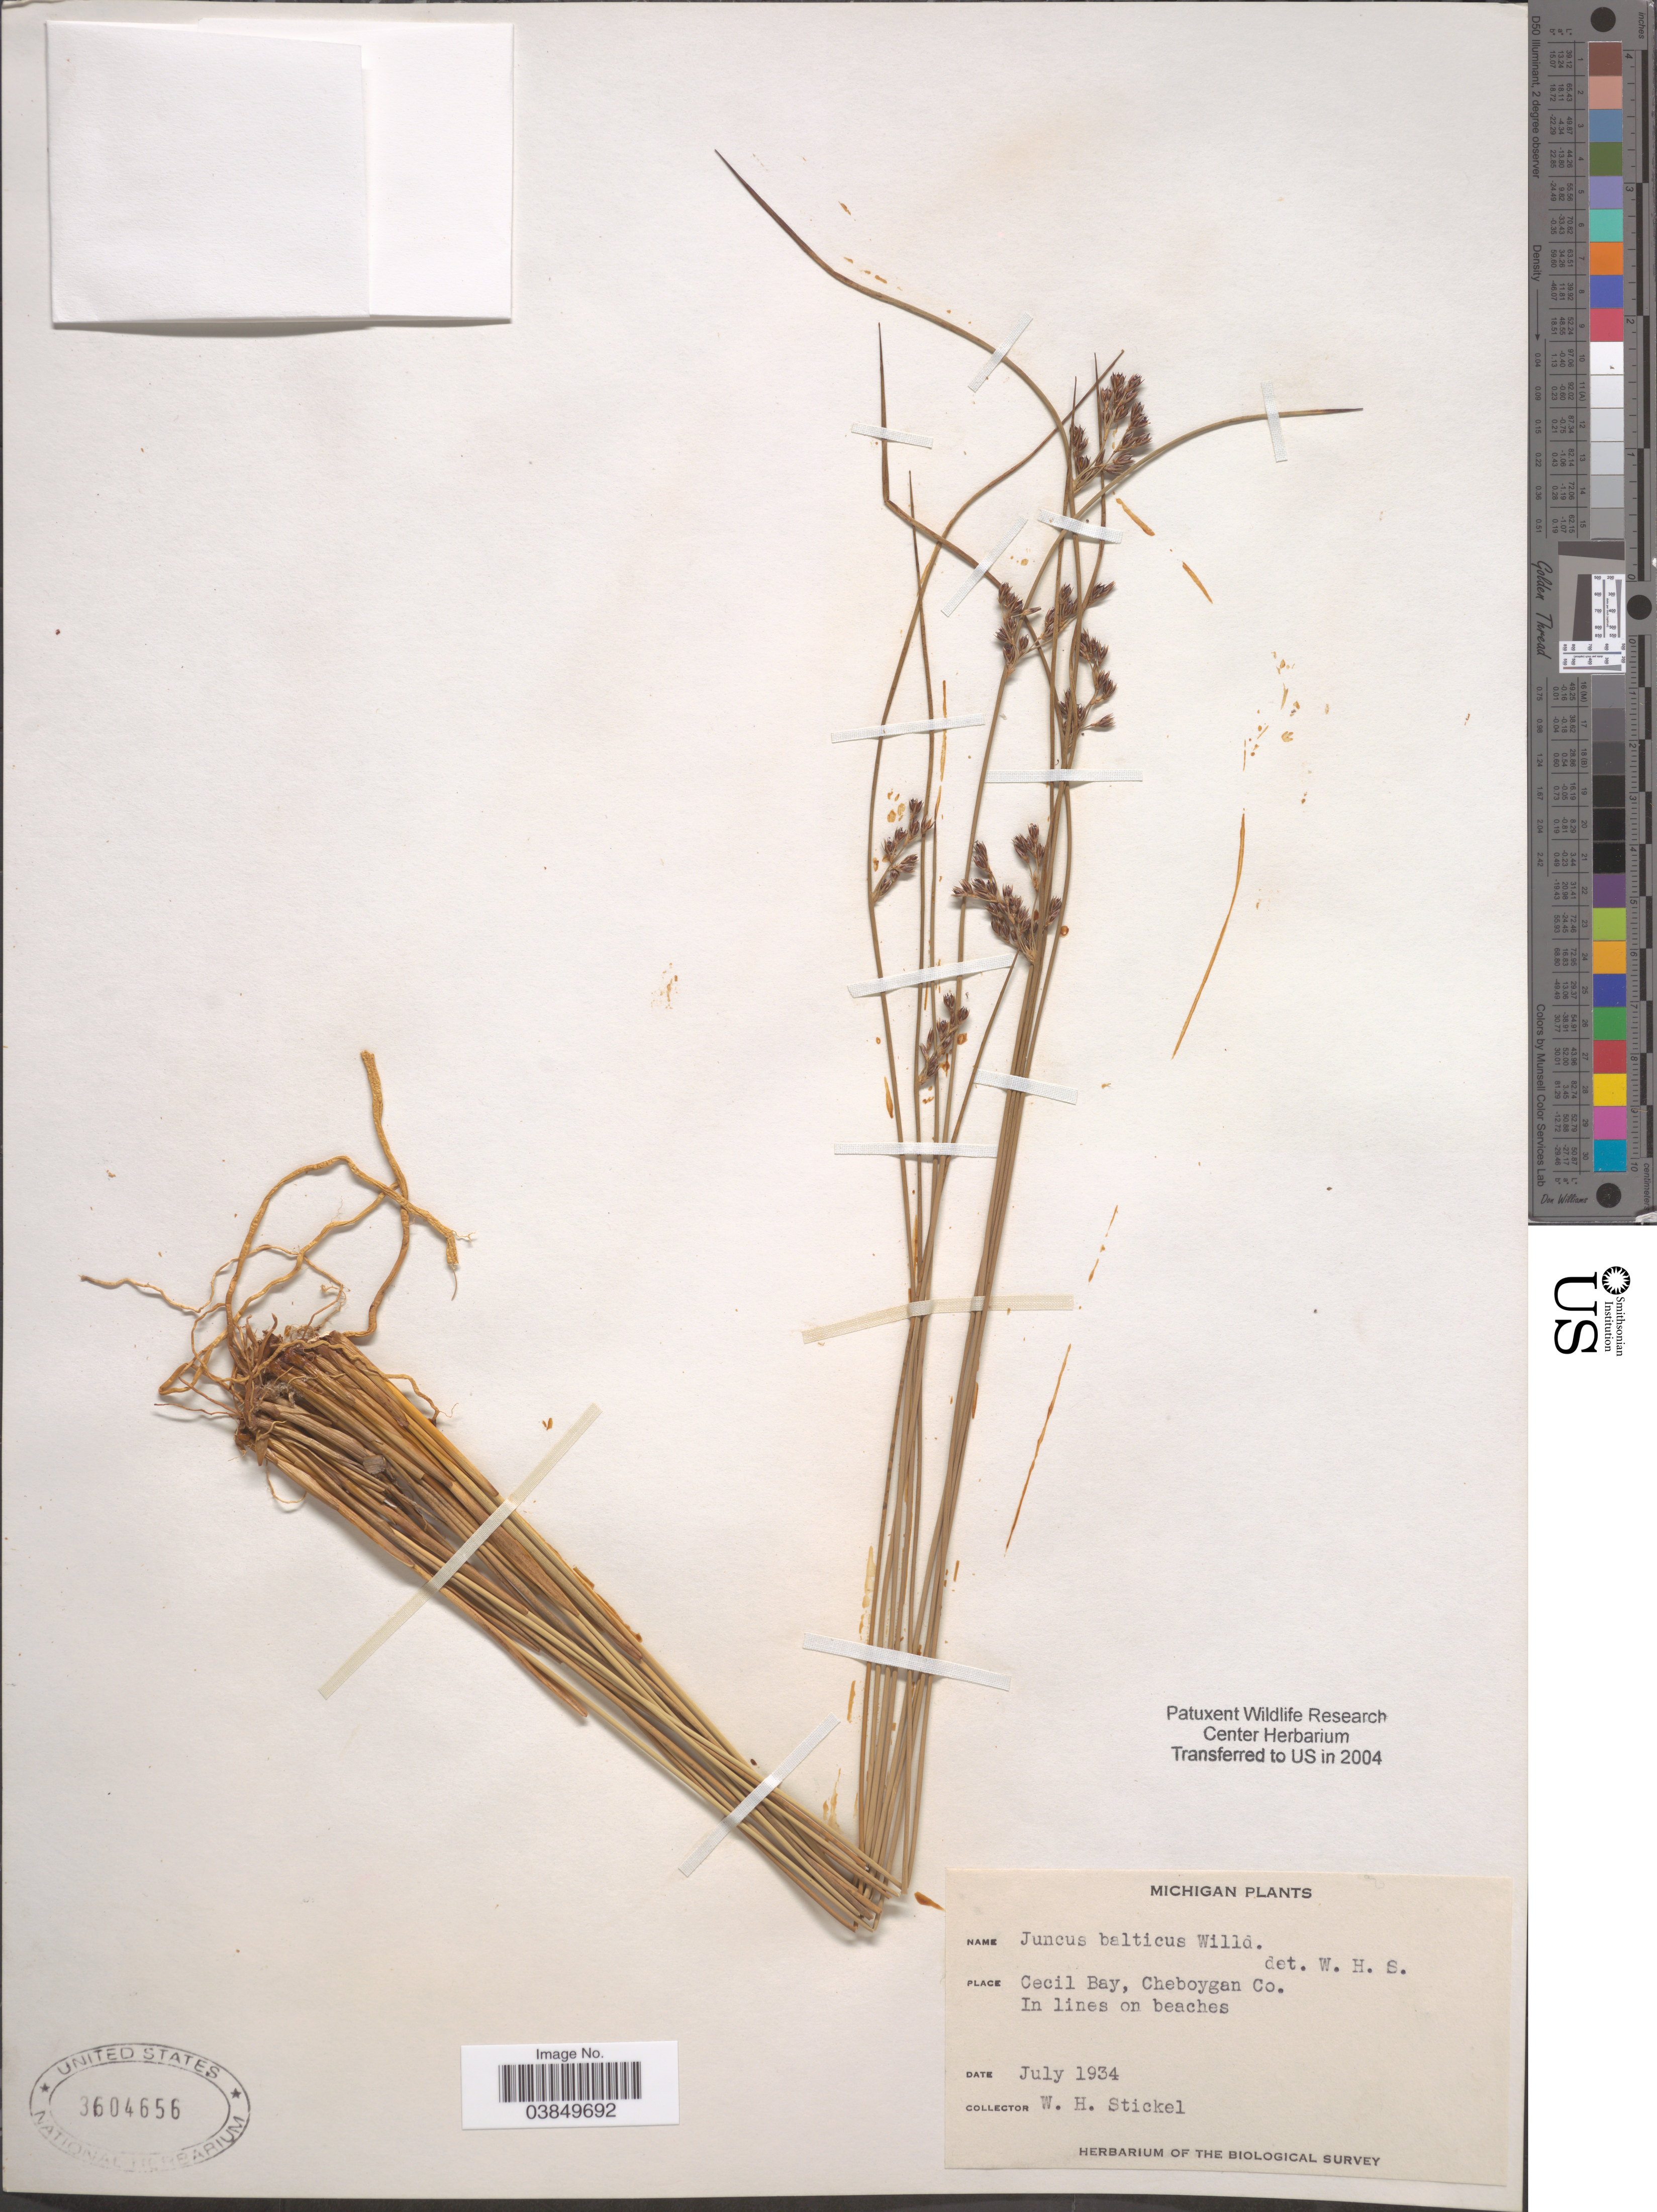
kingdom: Plantae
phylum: Tracheophyta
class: Liliopsida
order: Poales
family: Juncaceae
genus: Juncus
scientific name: Juncus balticus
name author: Willd.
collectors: W. Stickel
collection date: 1934-07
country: United States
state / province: Michigan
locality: Cecil Bay, Cheboygan Co.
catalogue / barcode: US 3604656